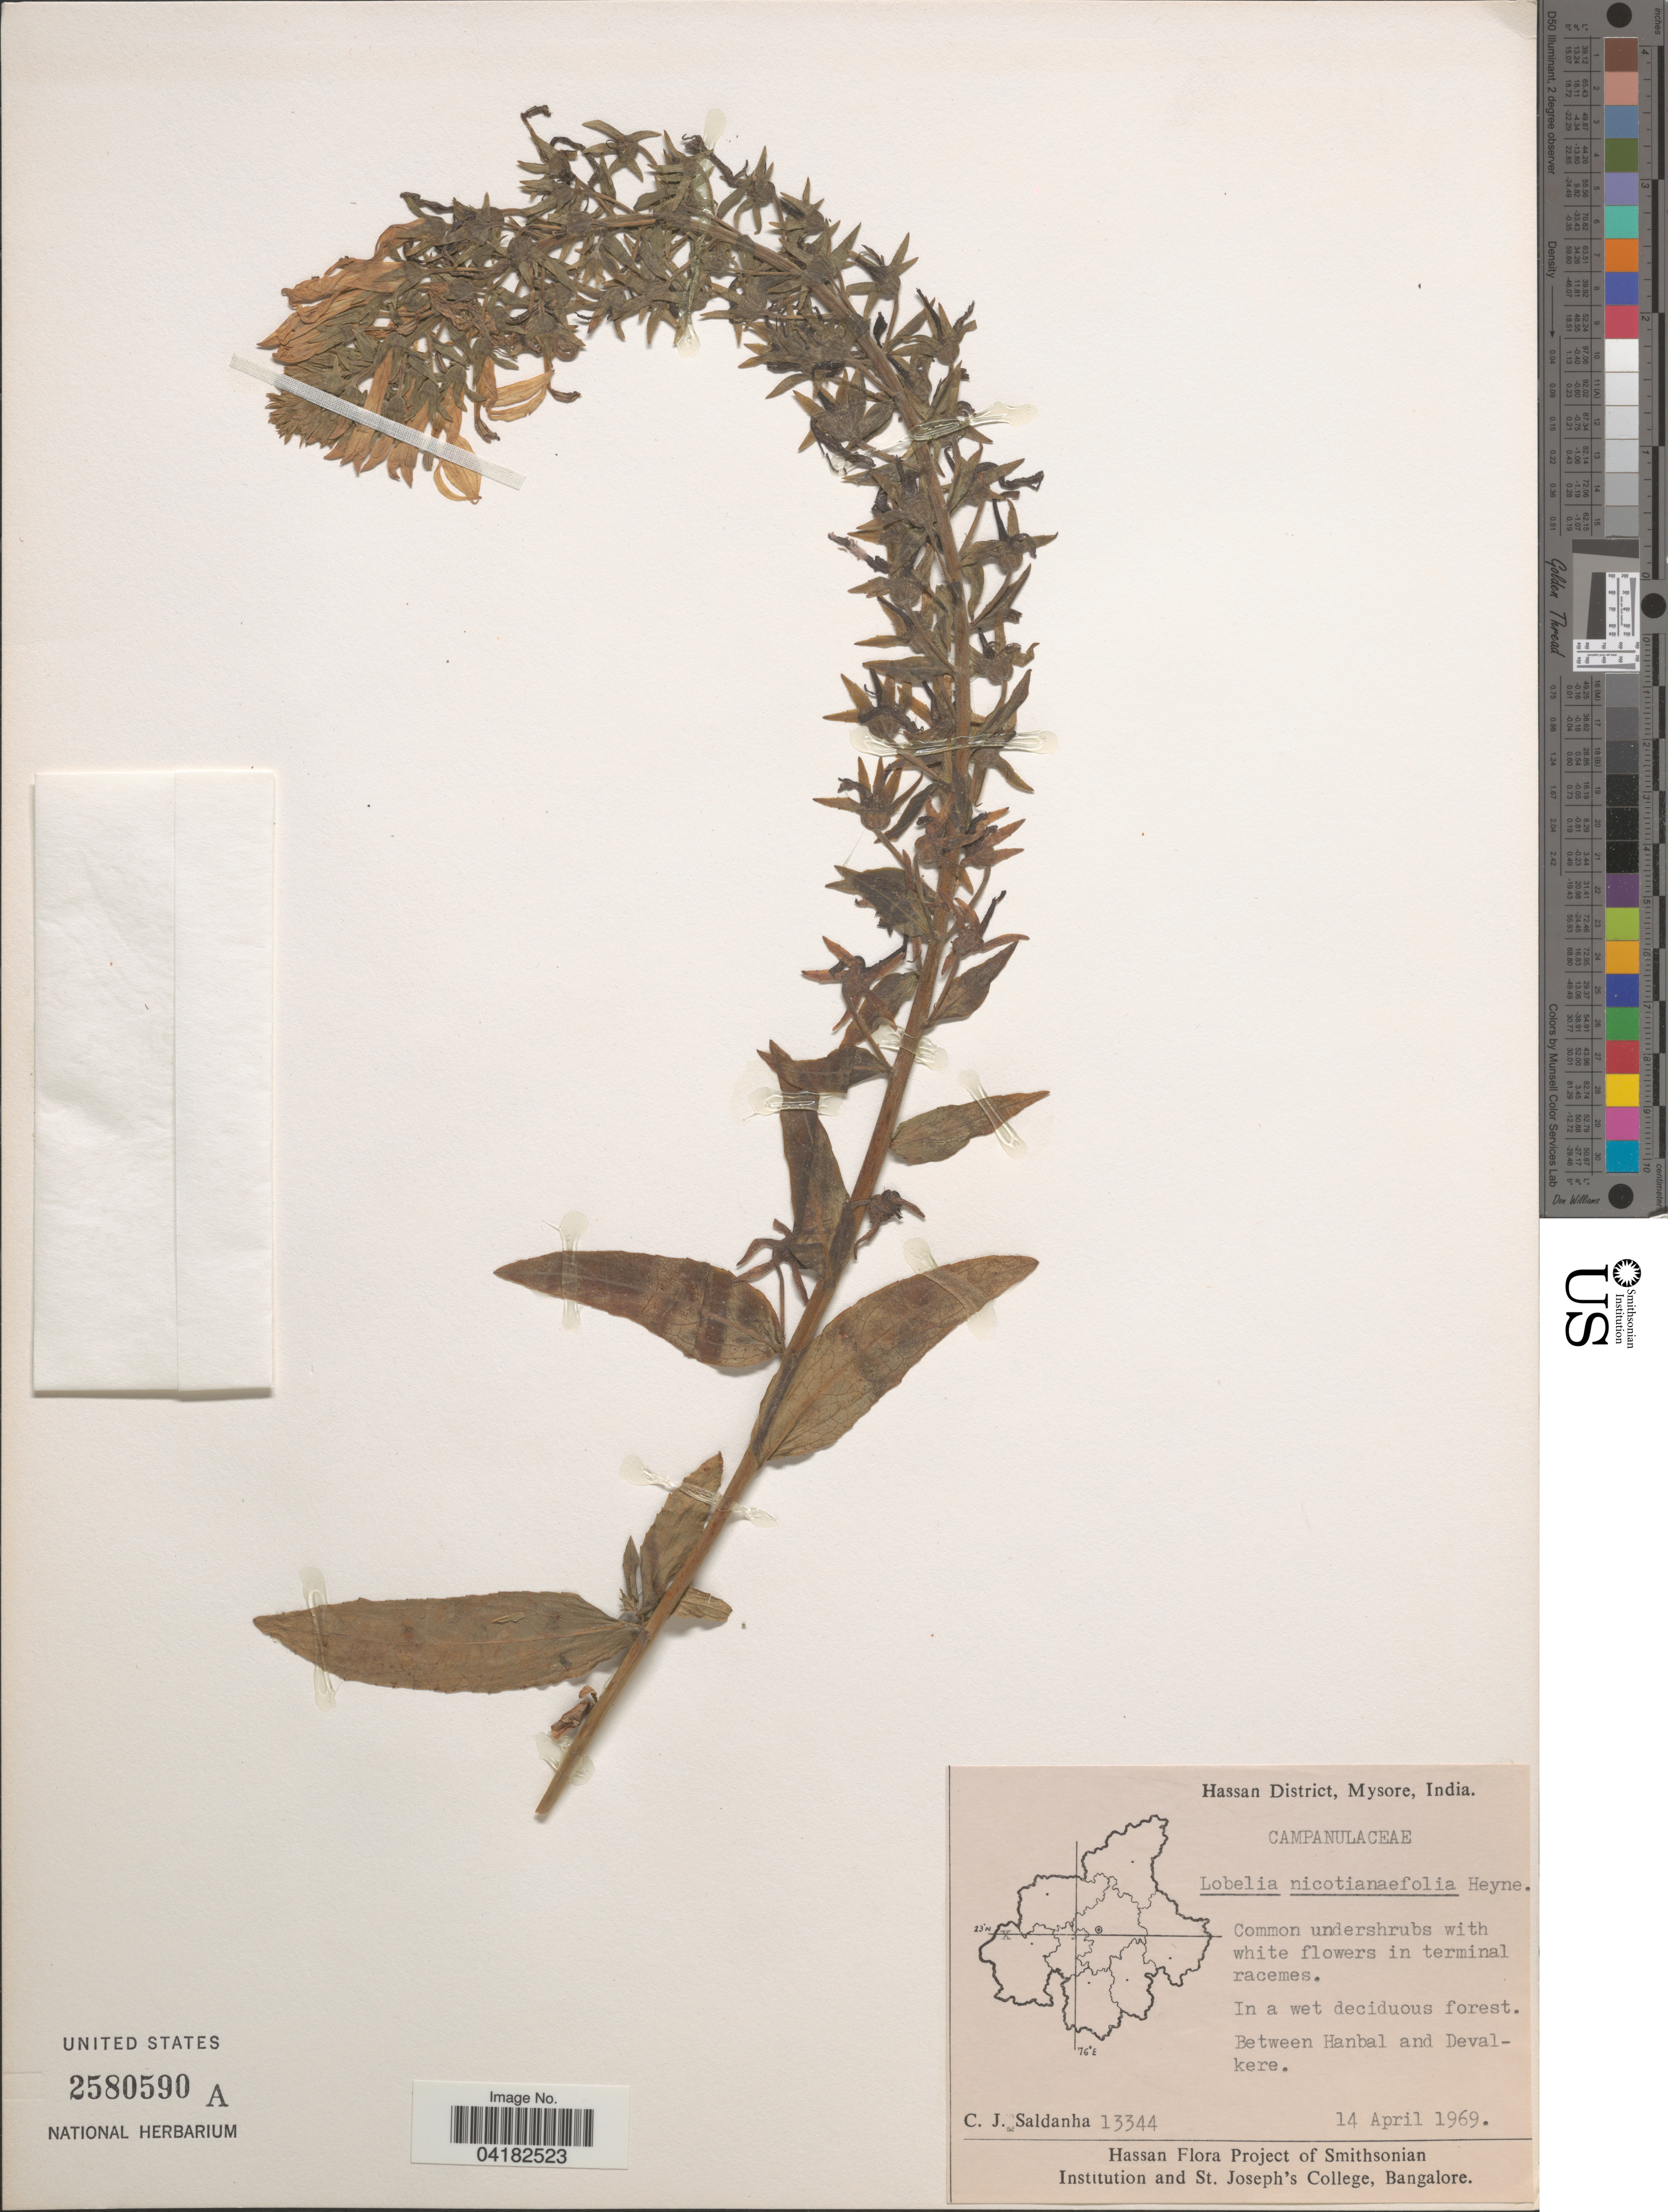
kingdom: Plantae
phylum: Tracheophyta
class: Magnoliopsida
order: Asterales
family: Campanulaceae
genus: Lobelia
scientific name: Lobelia nicotianifolia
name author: Roth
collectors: C. J. Saldanha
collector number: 13344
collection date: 1969-04-14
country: India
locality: Hassan District, Mysore. Between Hanbal and Devalkere.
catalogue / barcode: US 2580590